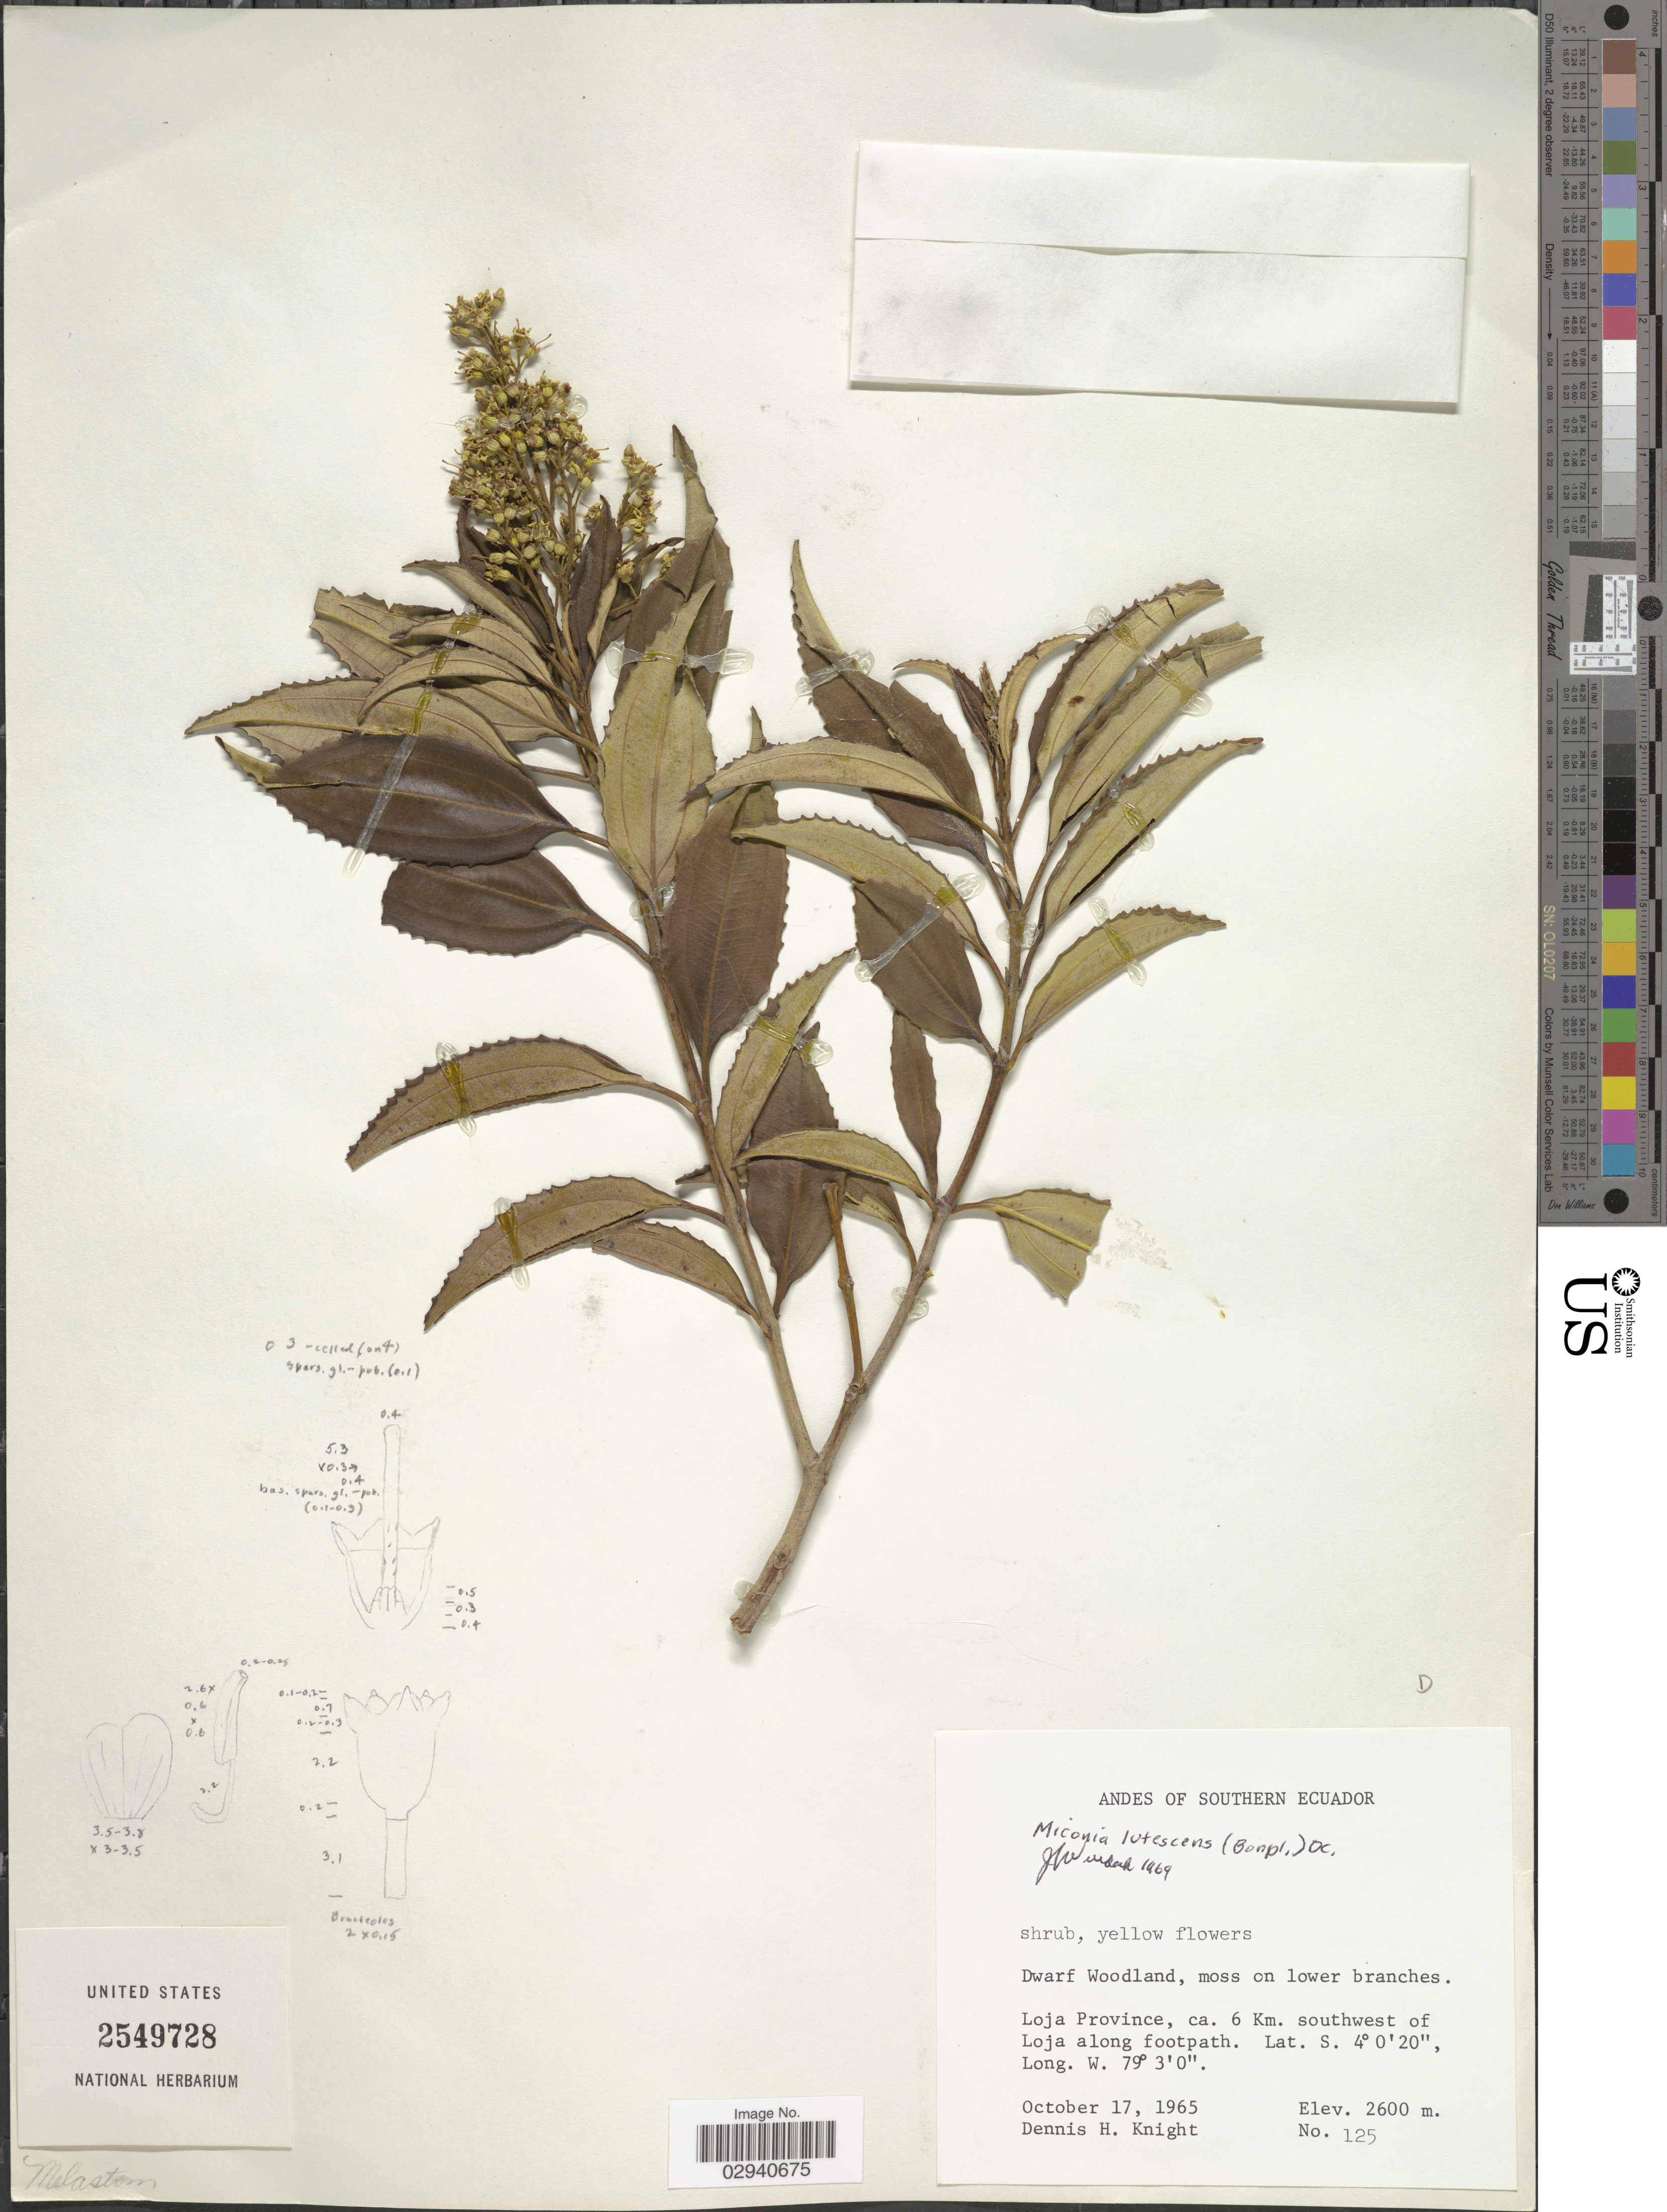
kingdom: Plantae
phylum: Tracheophyta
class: Magnoliopsida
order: Myrtales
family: Melastomataceae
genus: Miconia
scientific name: Miconia lutescens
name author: (Bonpl.) DC.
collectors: D. Knight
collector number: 125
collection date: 1965-10-17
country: Ecuador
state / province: Loja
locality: Southern Ecuador. Ca. 6 Km. southwest of Loja along footpath.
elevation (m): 2600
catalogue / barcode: US 2549728